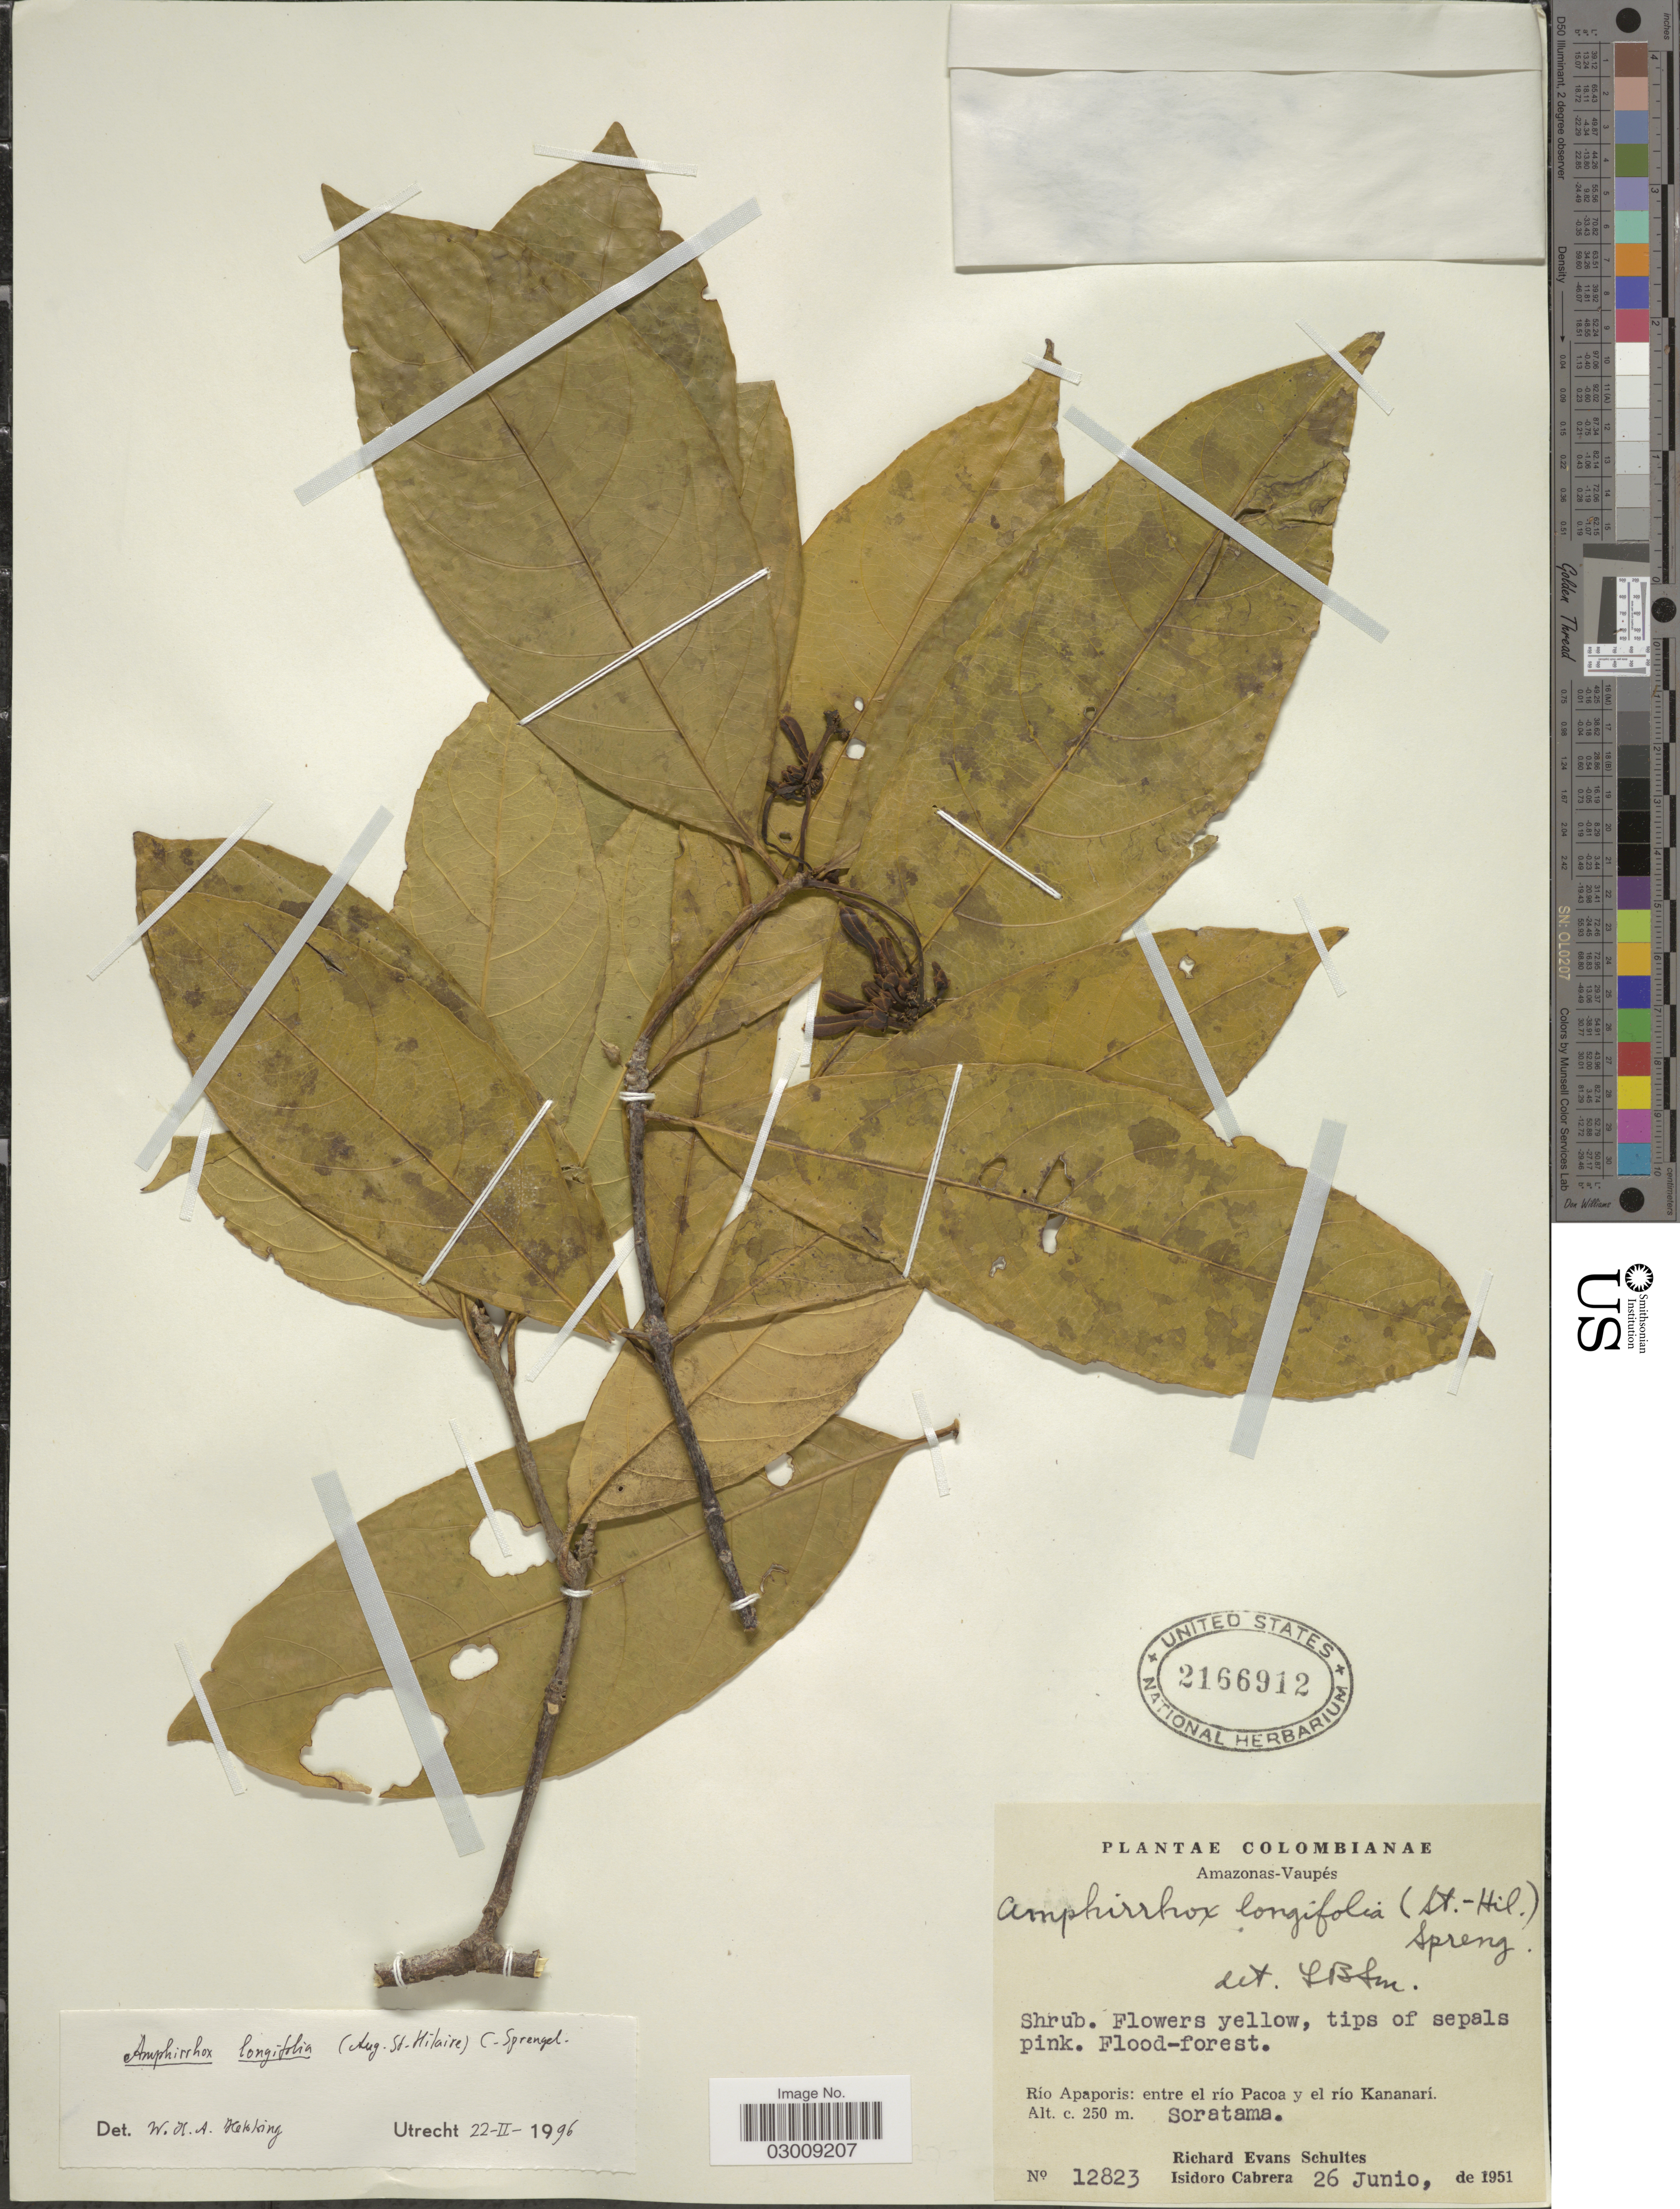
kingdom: Plantae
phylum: Tracheophyta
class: Magnoliopsida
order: Malpighiales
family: Violaceae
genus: Amphirrhox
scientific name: Amphirrhox longifolia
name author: (A. St.-Hil.) Spreng.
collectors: R. E. Schultes & I. Cabrera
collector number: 12823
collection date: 1951-06-26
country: Colombia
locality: Amazonas-Vaupés. Río Apaporis: entre el río Pacoa y el río Kananarí. Soratama.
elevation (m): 250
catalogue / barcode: US 2166912